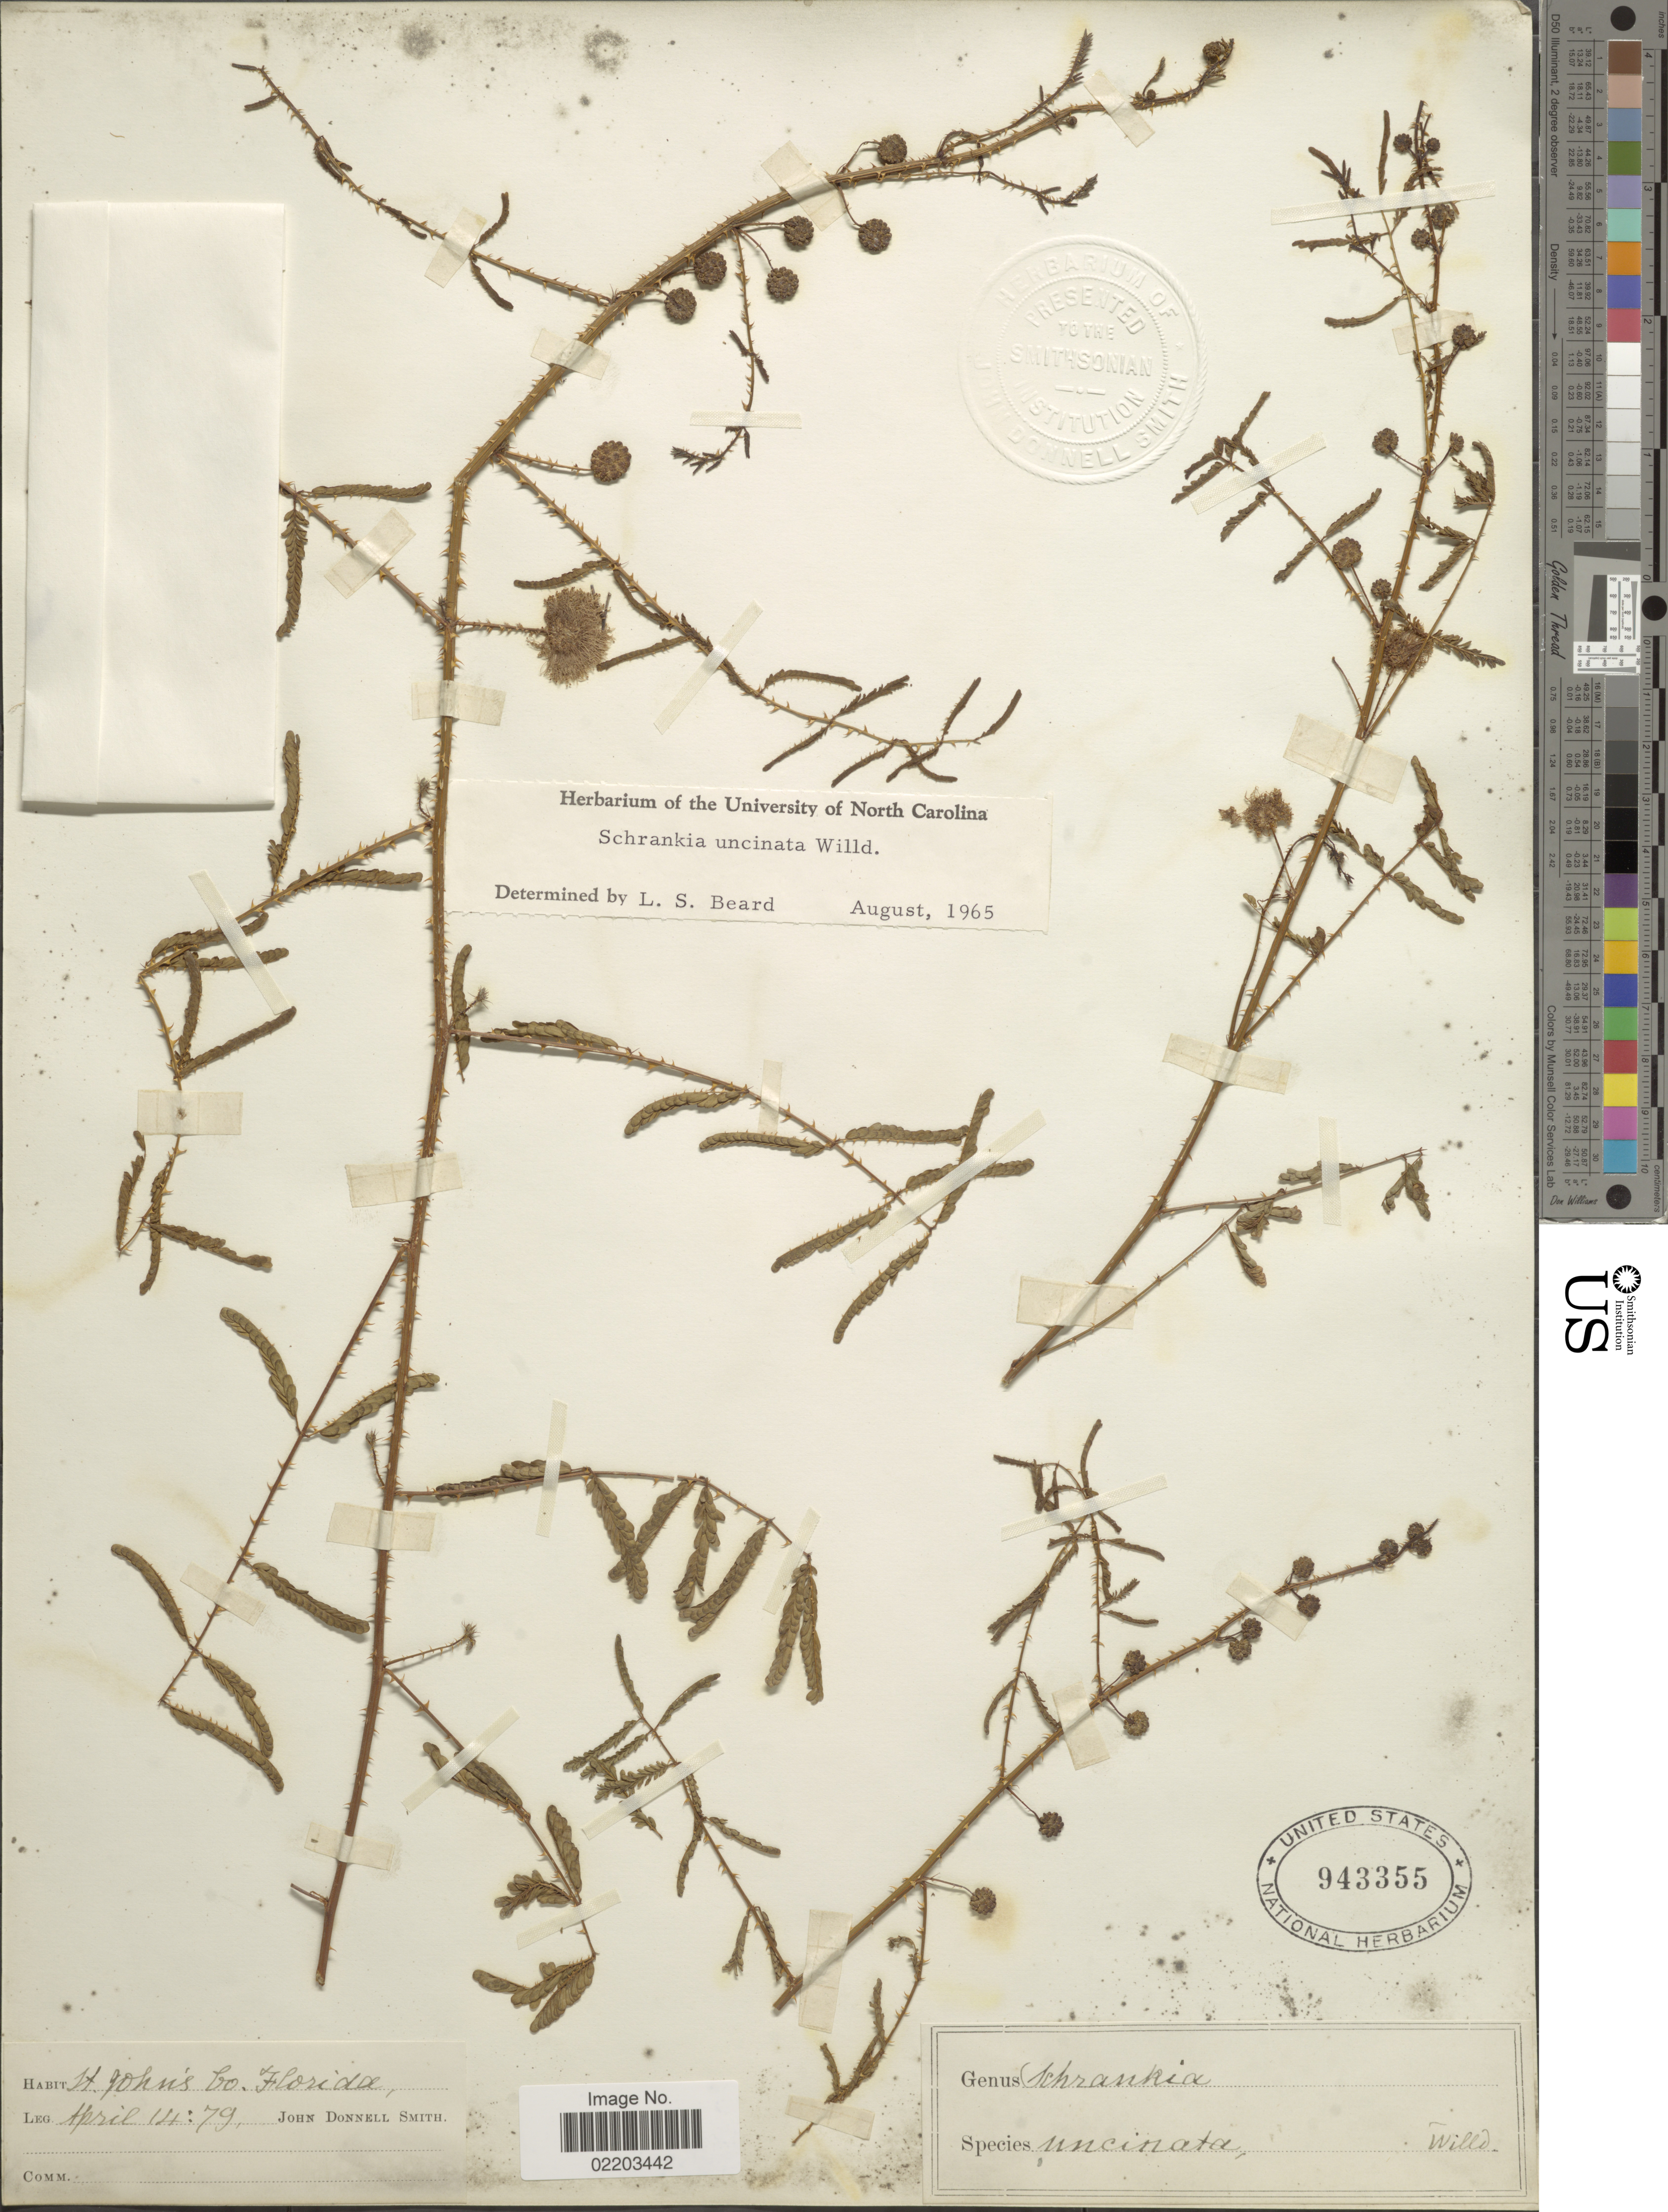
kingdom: Plantae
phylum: Tracheophyta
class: Magnoliopsida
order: Fabales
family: Fabaceae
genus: Mimosa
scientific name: Mimosa floridana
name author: (Chapm.) Weakley & Flores-Cruz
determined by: Strong, M. T., (US), Smithsonian Institution - National Museum of Natural History (UNITED STATES)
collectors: J. Donnell Smith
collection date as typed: Transcribed d/m/y: 14/3/79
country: United States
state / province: Florida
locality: St. John's Co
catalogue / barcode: US 943355